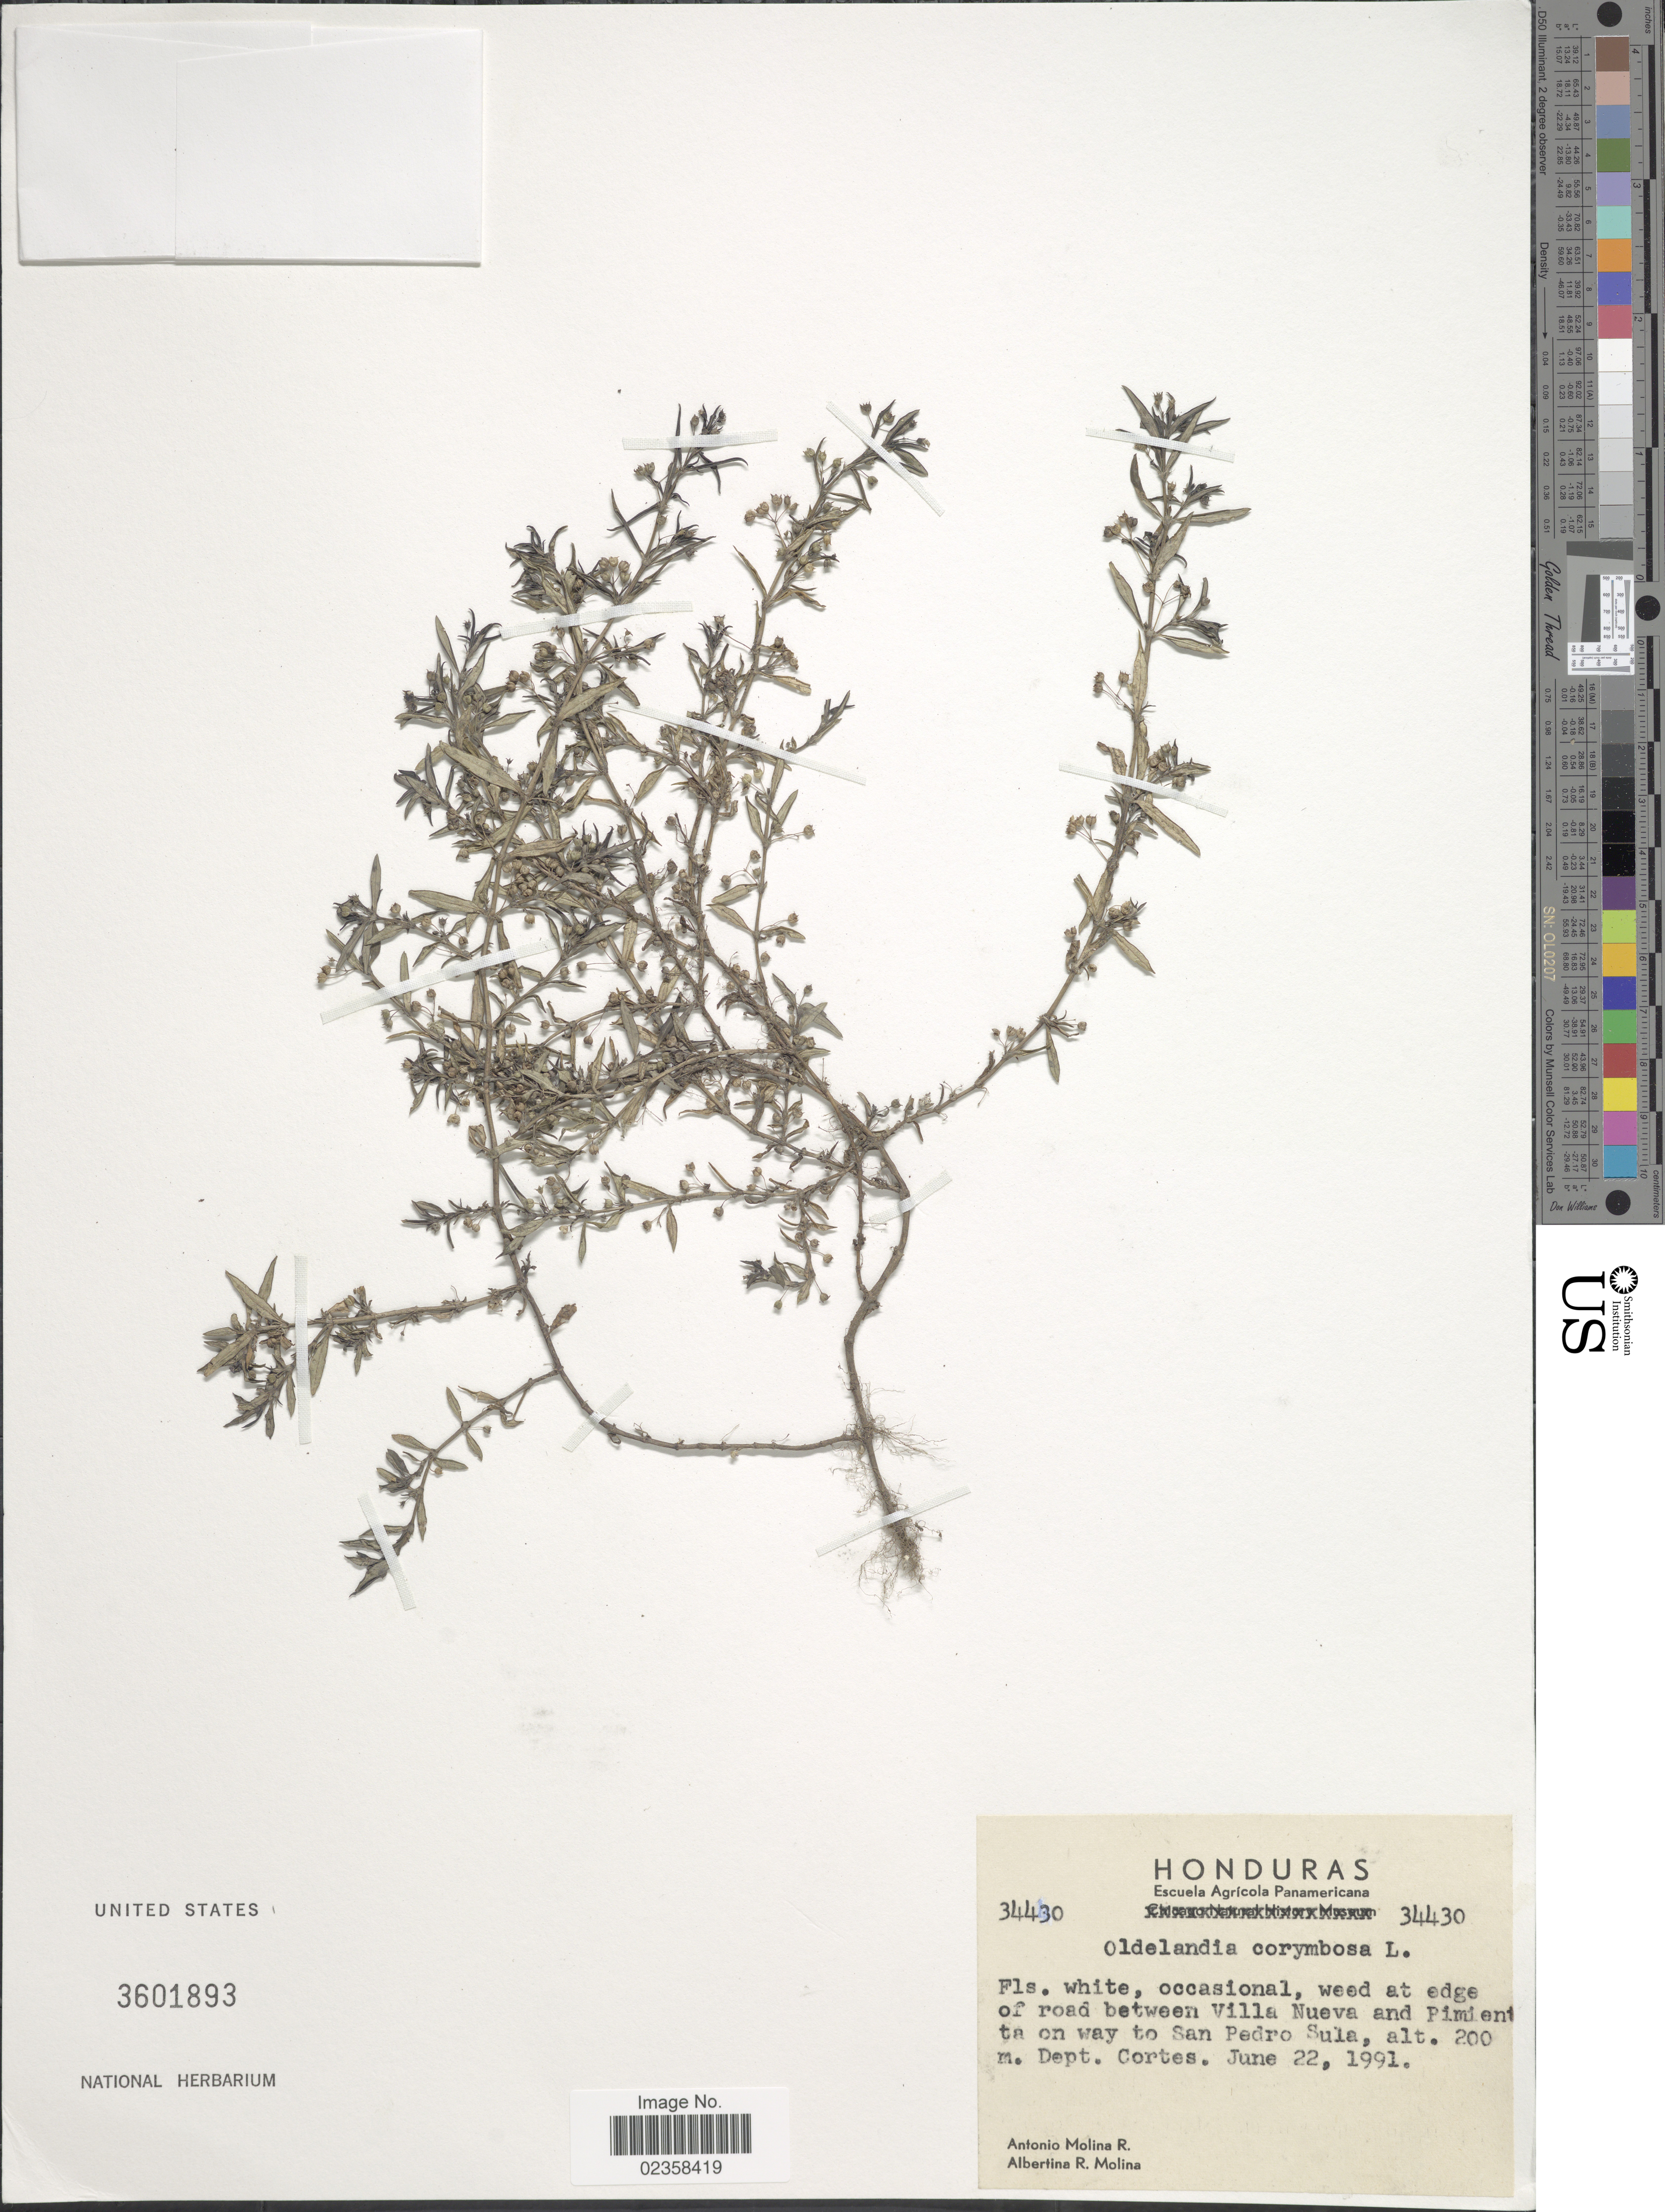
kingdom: Plantae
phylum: Tracheophyta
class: Magnoliopsida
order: Gentianales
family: Rubiaceae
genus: Oldenlandia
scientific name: Oldenlandia corymbosa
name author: L.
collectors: A. Molina R. & A. R. Molina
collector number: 34430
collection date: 1991-06-22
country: Honduras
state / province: Cortés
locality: Weed at edge of road between Villa Nueva and Pimienta on way to San Pedro Sula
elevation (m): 200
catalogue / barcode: US 3601893